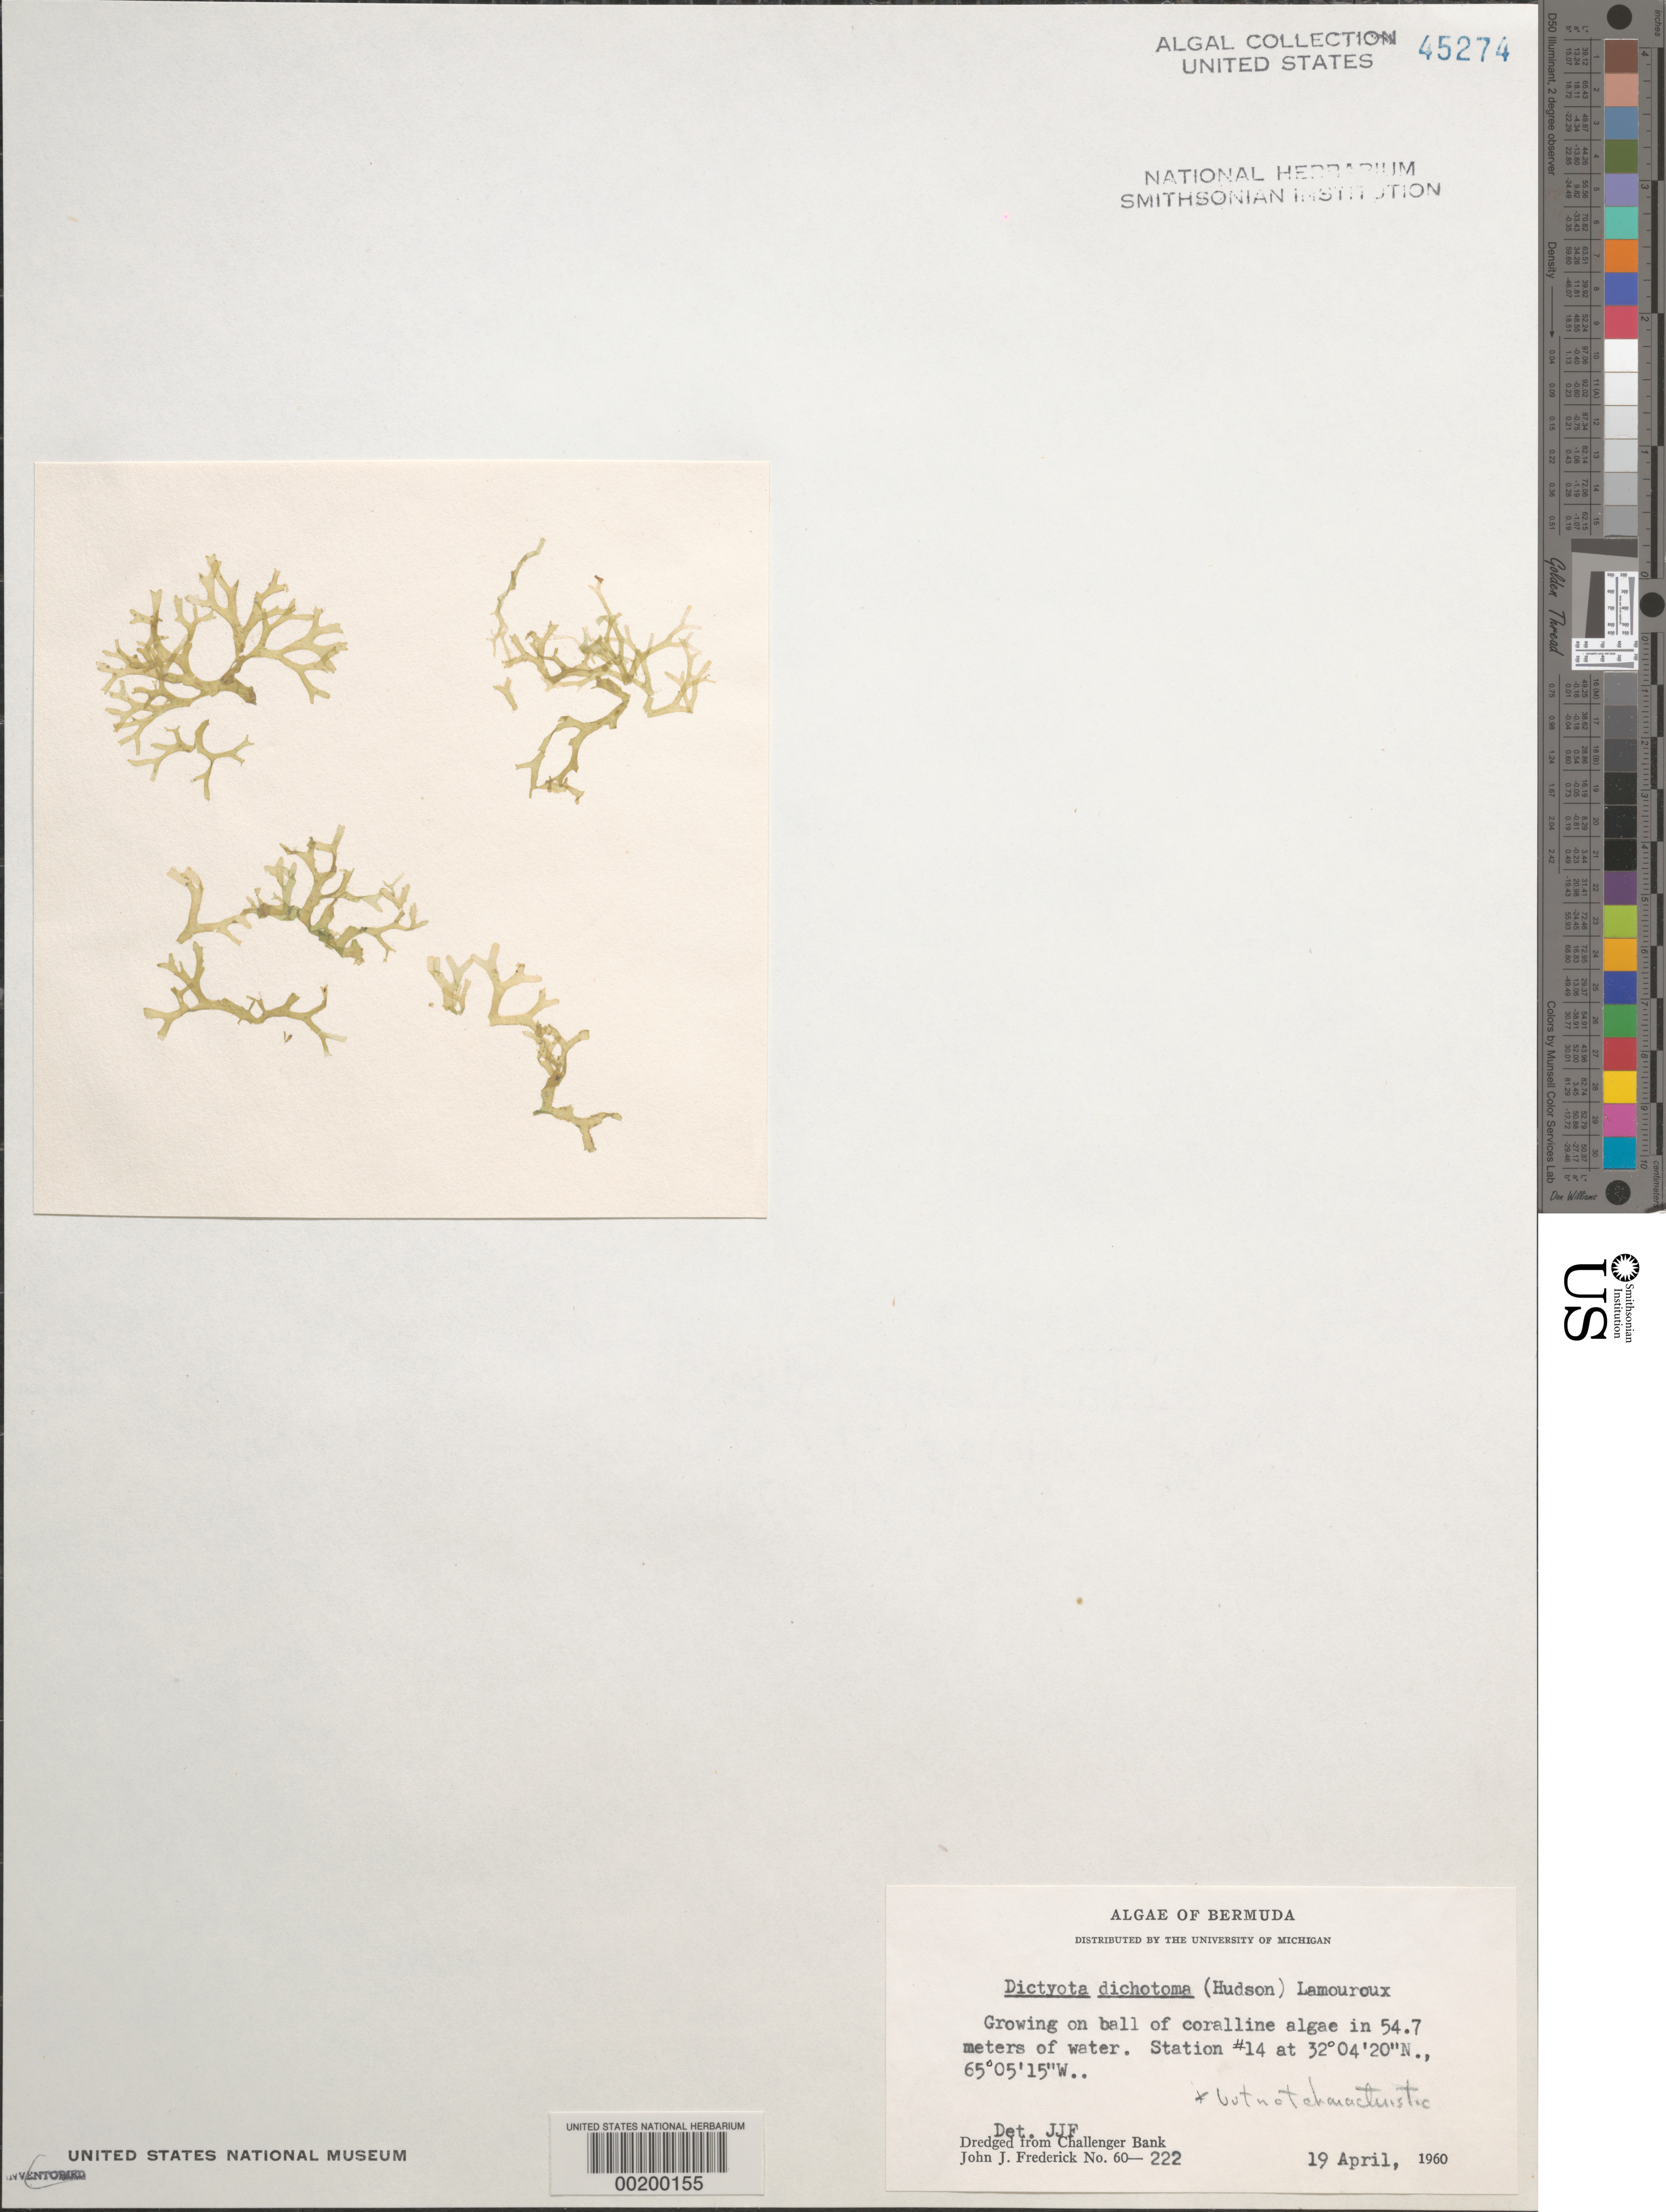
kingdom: Chromista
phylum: Ochrophyta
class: Phaeophyceae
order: Dictyotales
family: Dictyotaceae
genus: Dictyota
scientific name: Dictyota dichotoma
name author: (Huds.) J.V.Lamouroux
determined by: Frederick, J. J.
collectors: J. Frederick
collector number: JJF 60-222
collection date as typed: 19 Apr 1960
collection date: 1960-04-19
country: Bermuda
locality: Challenger Bank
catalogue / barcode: US 45274